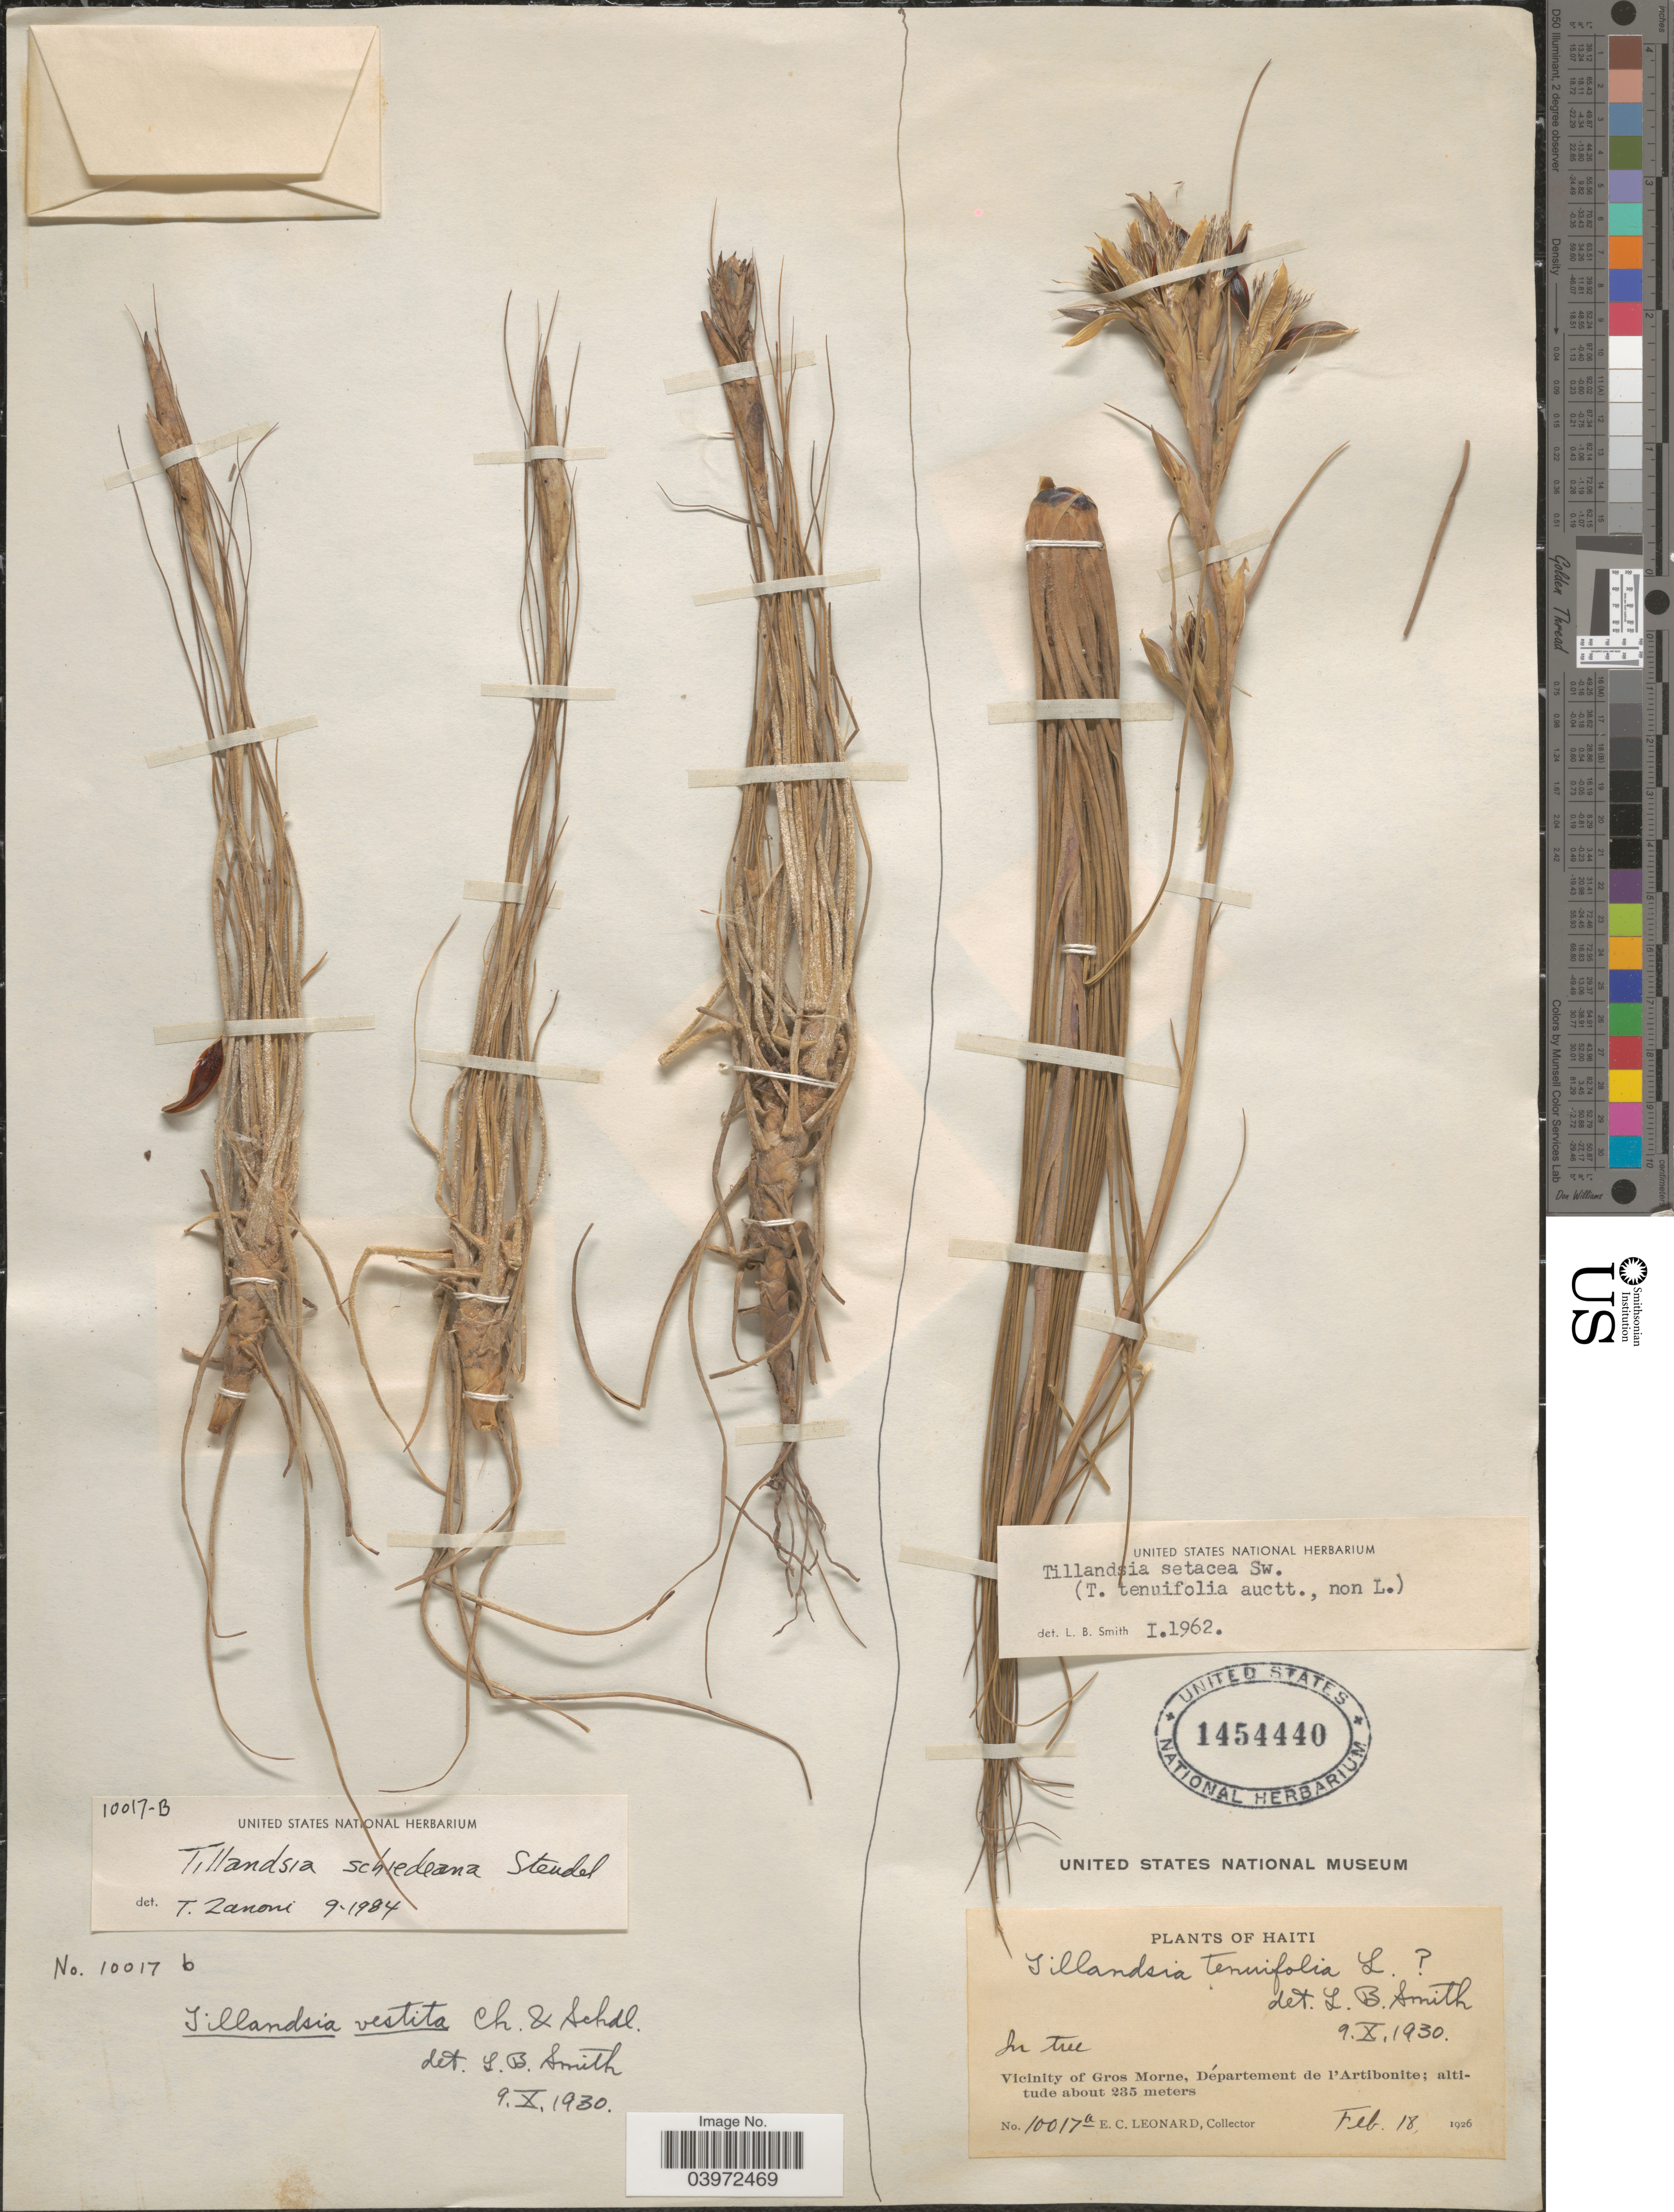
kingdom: Plantae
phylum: Tracheophyta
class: Liliopsida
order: Poales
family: Bromeliaceae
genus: Tillandsia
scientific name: Tillandsia schiedeana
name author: Steud.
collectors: E. C. Leonard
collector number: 10017a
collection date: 1926-02-18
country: Haiti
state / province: Artibonite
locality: Vicinity of Gros Morne, Département de l' Artibonite.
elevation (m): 235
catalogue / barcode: US 1454440